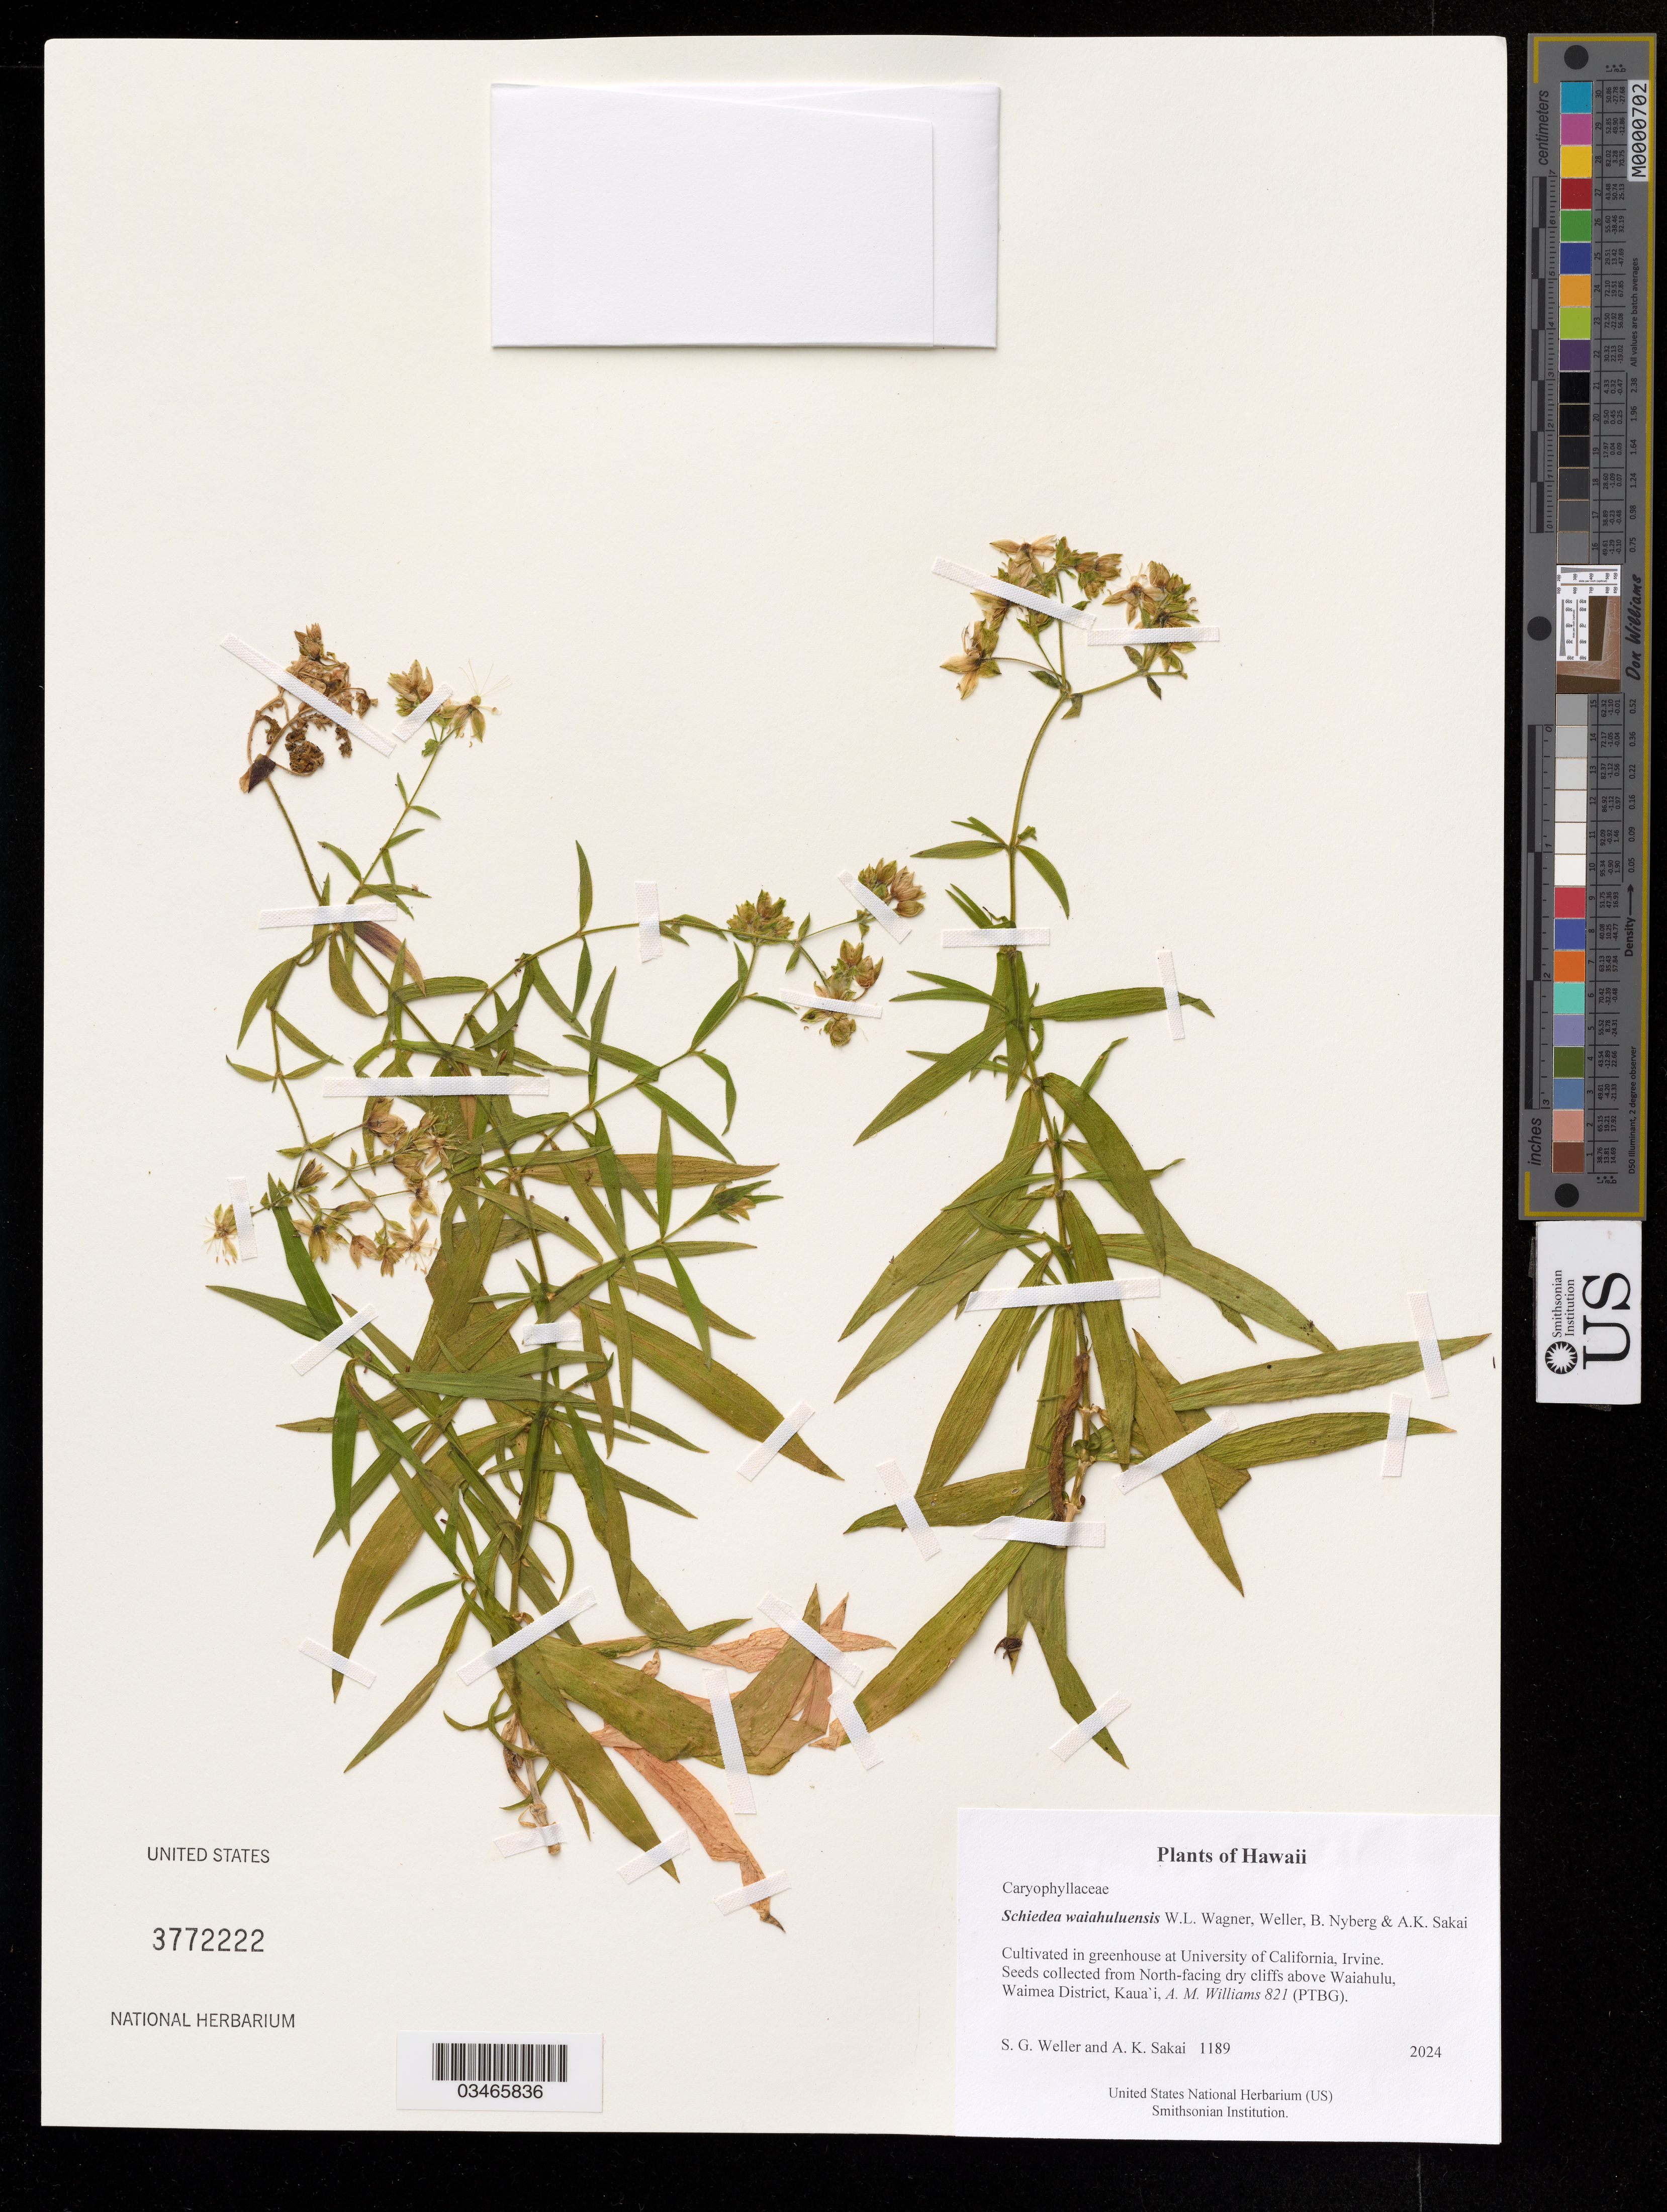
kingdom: Plantae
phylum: Tracheophyta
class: Magnoliopsida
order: Caryophyllales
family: Caryophyllaceae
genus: Schiedea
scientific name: Schiedea waiahuluensis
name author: W.L. Wagner et al.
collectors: S. Weller & A. Sakai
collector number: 1189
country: United States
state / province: California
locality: Cultivated in greenhouse at University of California, Irvine.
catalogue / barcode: US 3772222